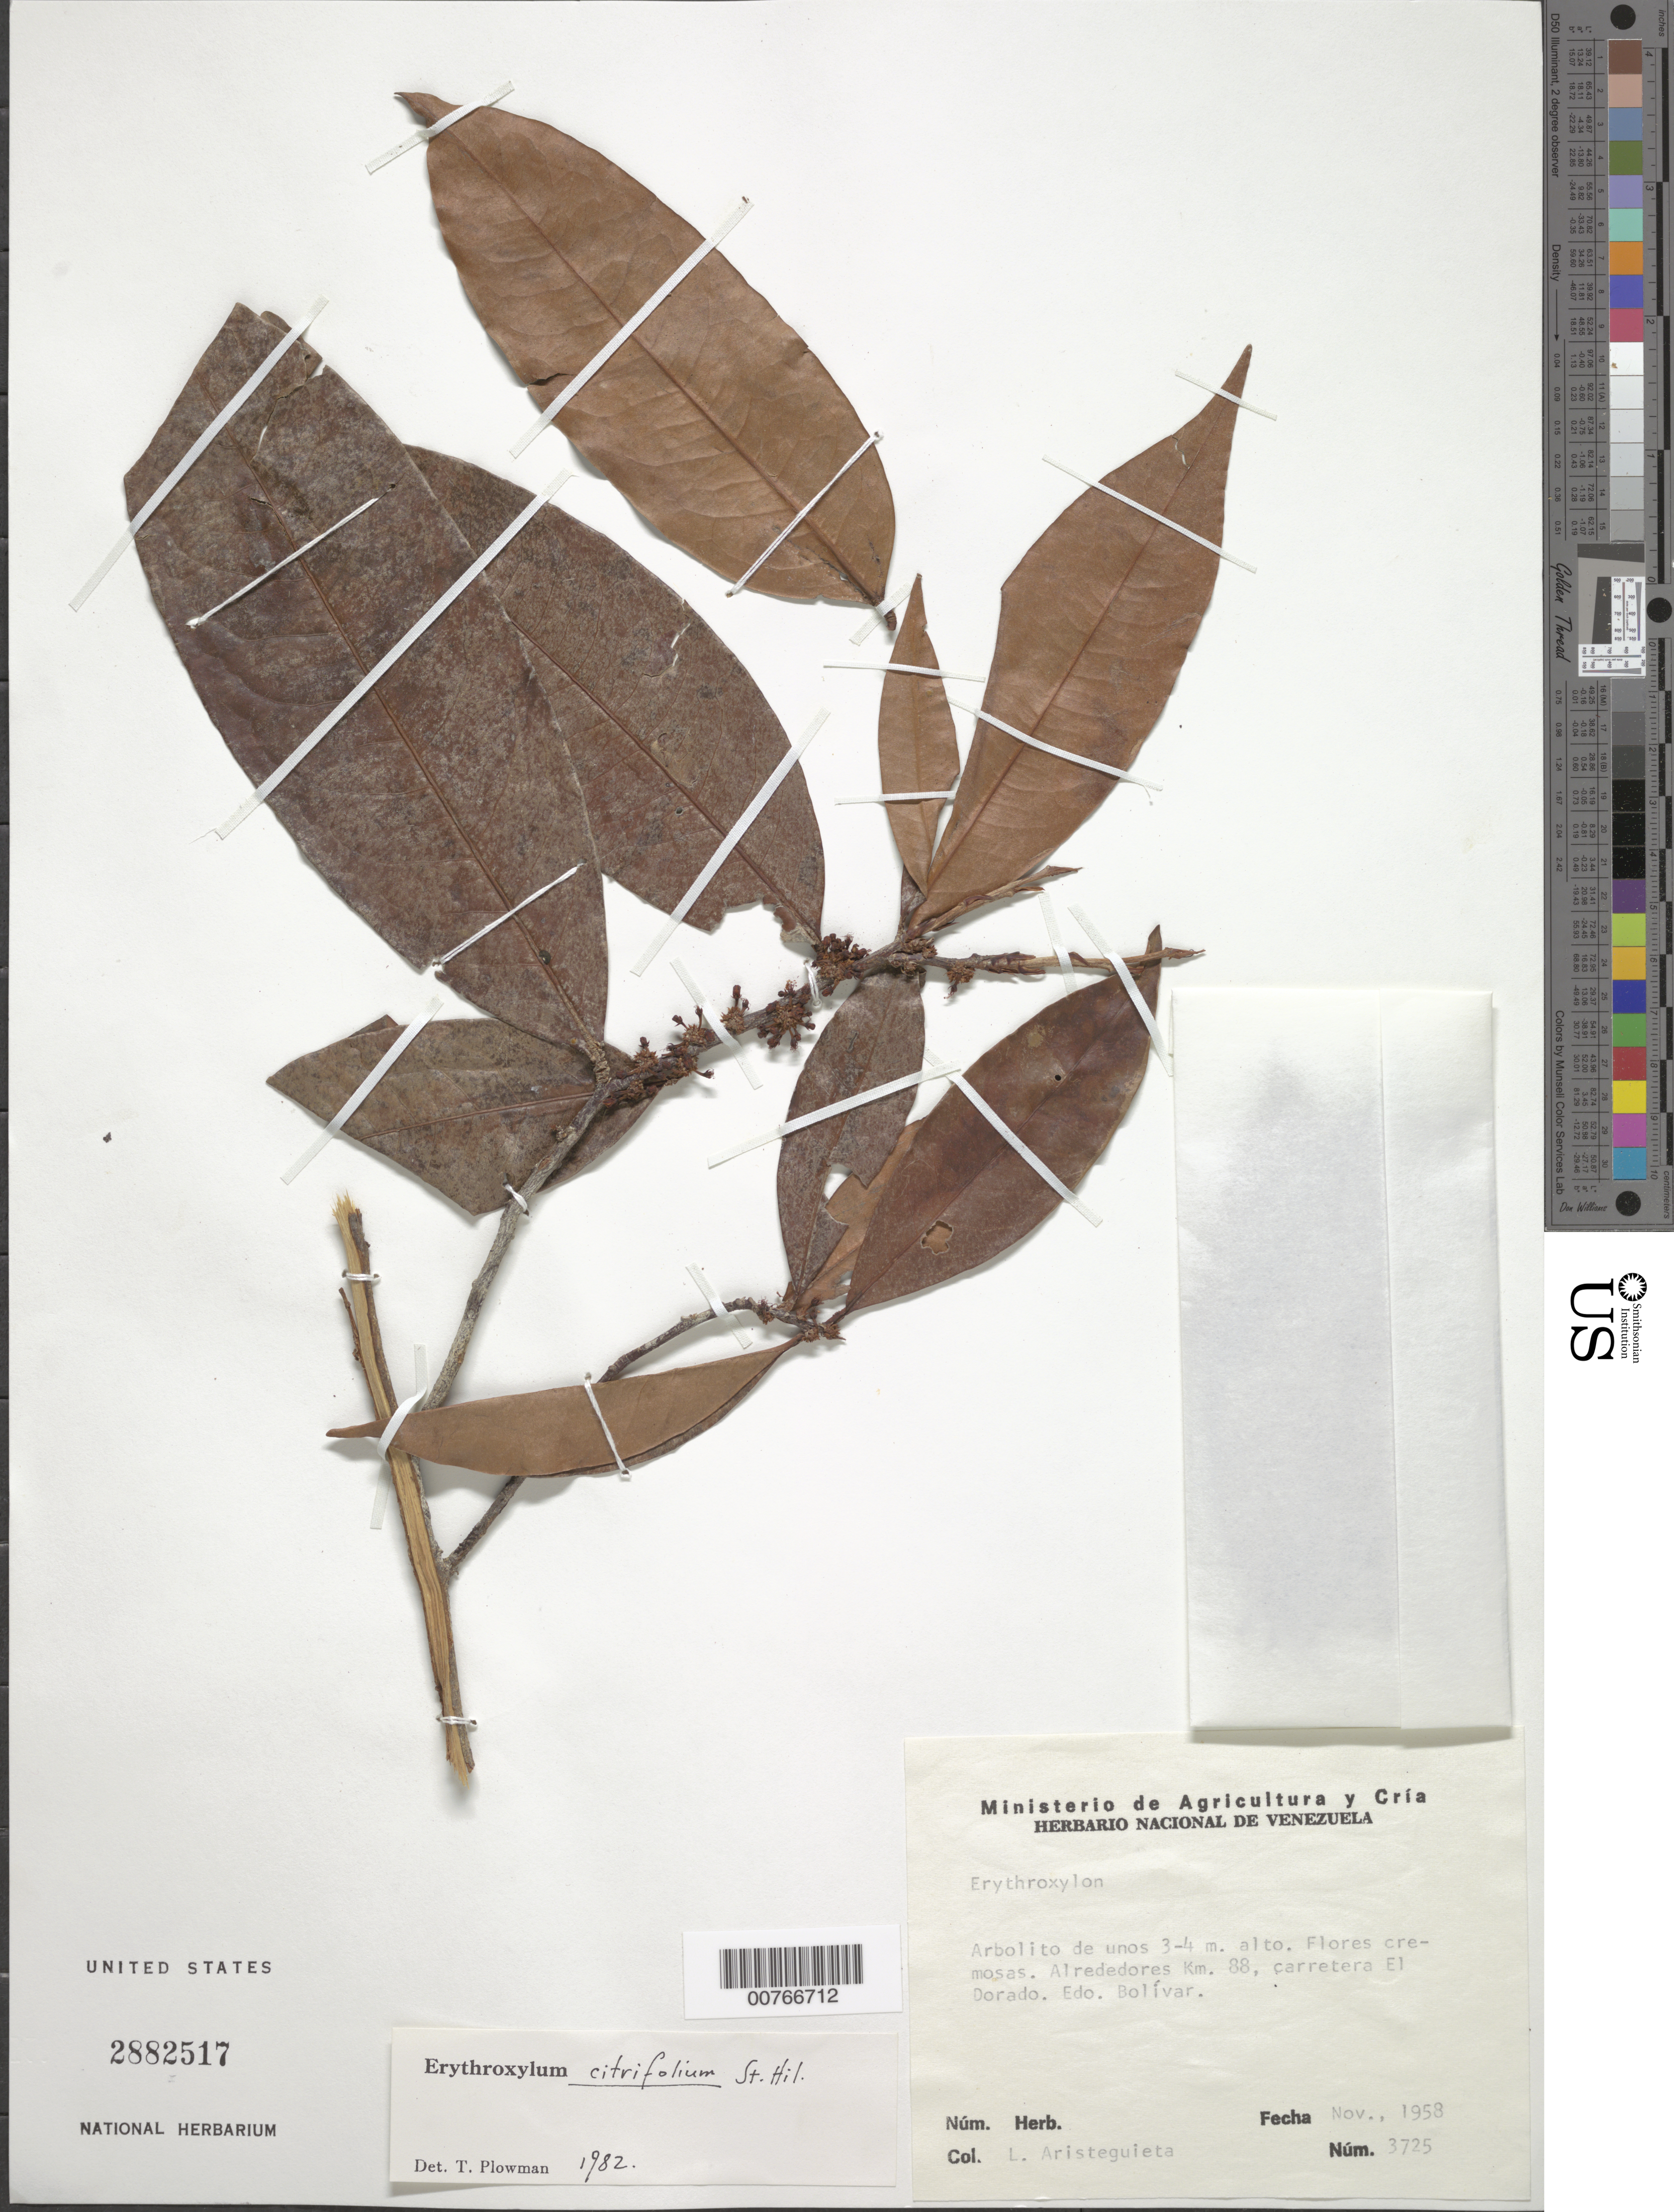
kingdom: Plantae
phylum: Tracheophyta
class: Magnoliopsida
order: Malpighiales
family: Erythroxylaceae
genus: Erythroxylum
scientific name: Erythroxylum citrifolium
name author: A. St.-Hil.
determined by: Plowman, Timothy C.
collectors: L. Aristeguieta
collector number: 3725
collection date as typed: Nov-58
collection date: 1958-11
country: Venezuela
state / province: Bolívar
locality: Carretera El Dorado, km 88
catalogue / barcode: US 2882517